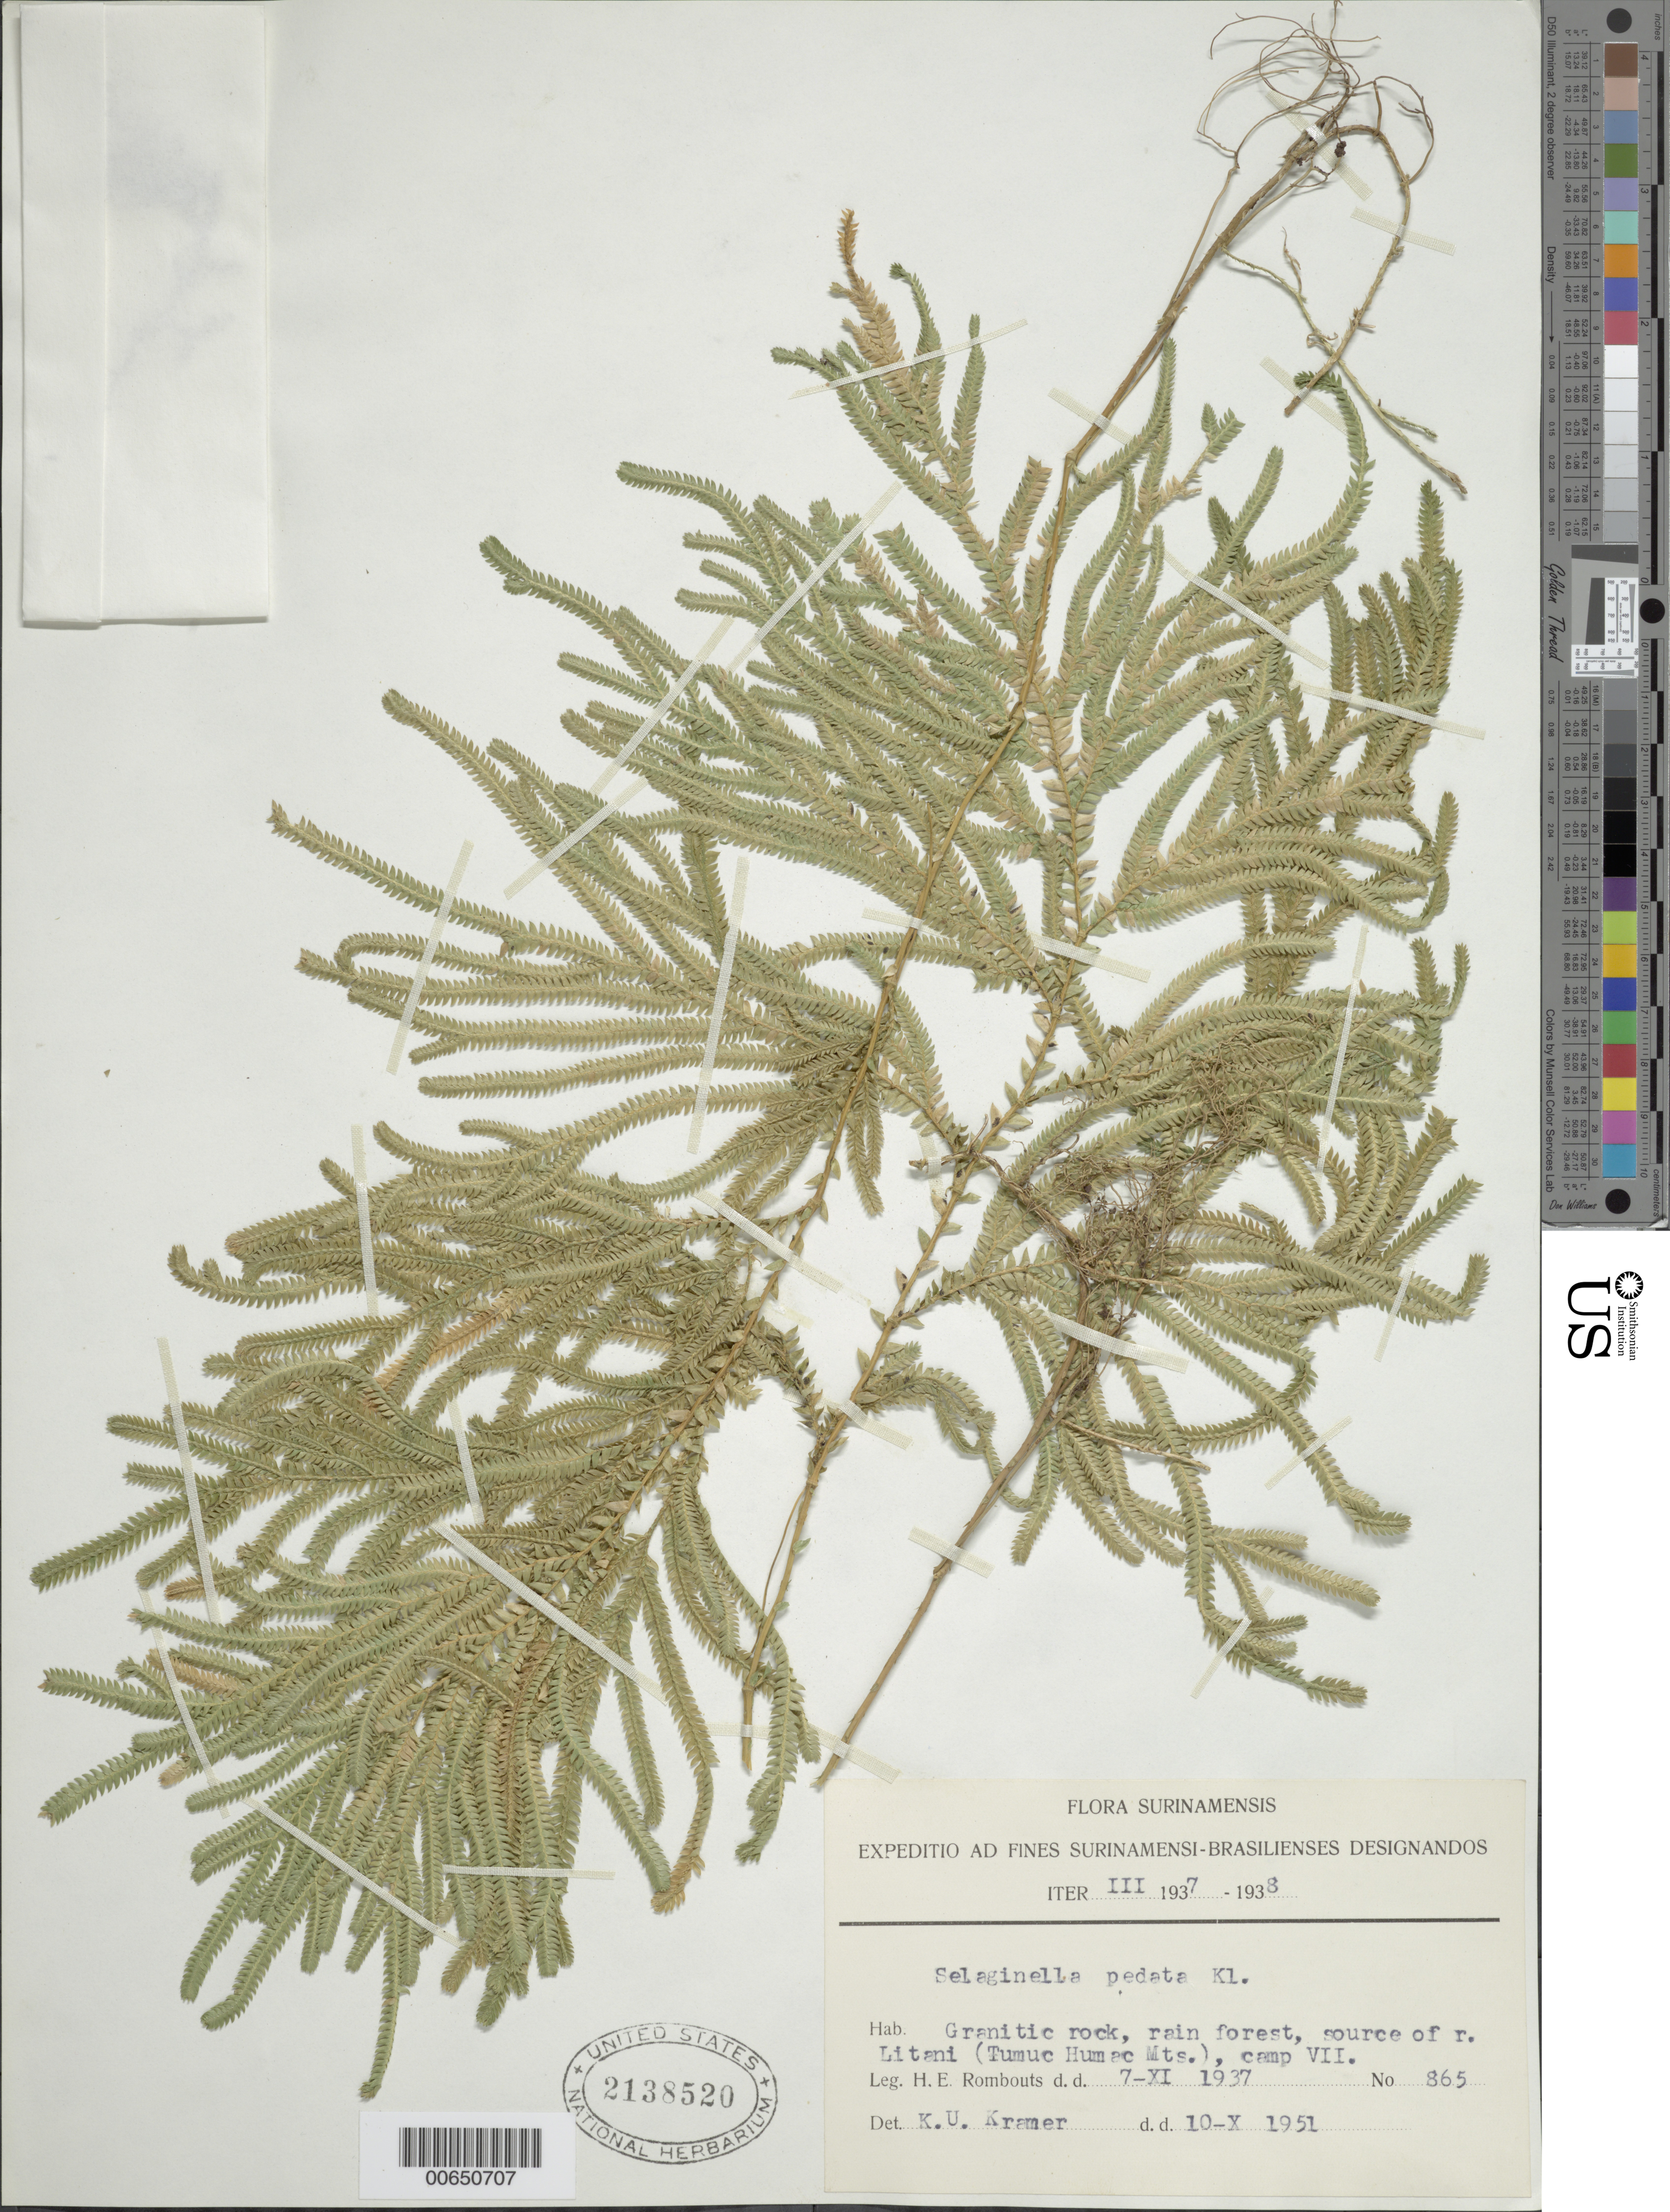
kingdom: Plantae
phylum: Tracheophyta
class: Lycopodiopsida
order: Selaginellales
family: Selaginellaceae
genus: Selaginella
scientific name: Selaginella pedata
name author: Klotzsch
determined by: Kramer, K. U.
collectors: H. Rombouts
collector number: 865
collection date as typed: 7-Nov-37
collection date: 1937-11-07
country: Suriname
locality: Tumuc-Humac Mts., camp VII; source of R. Litani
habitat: Granitic rock, rain fores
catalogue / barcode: US 2138520